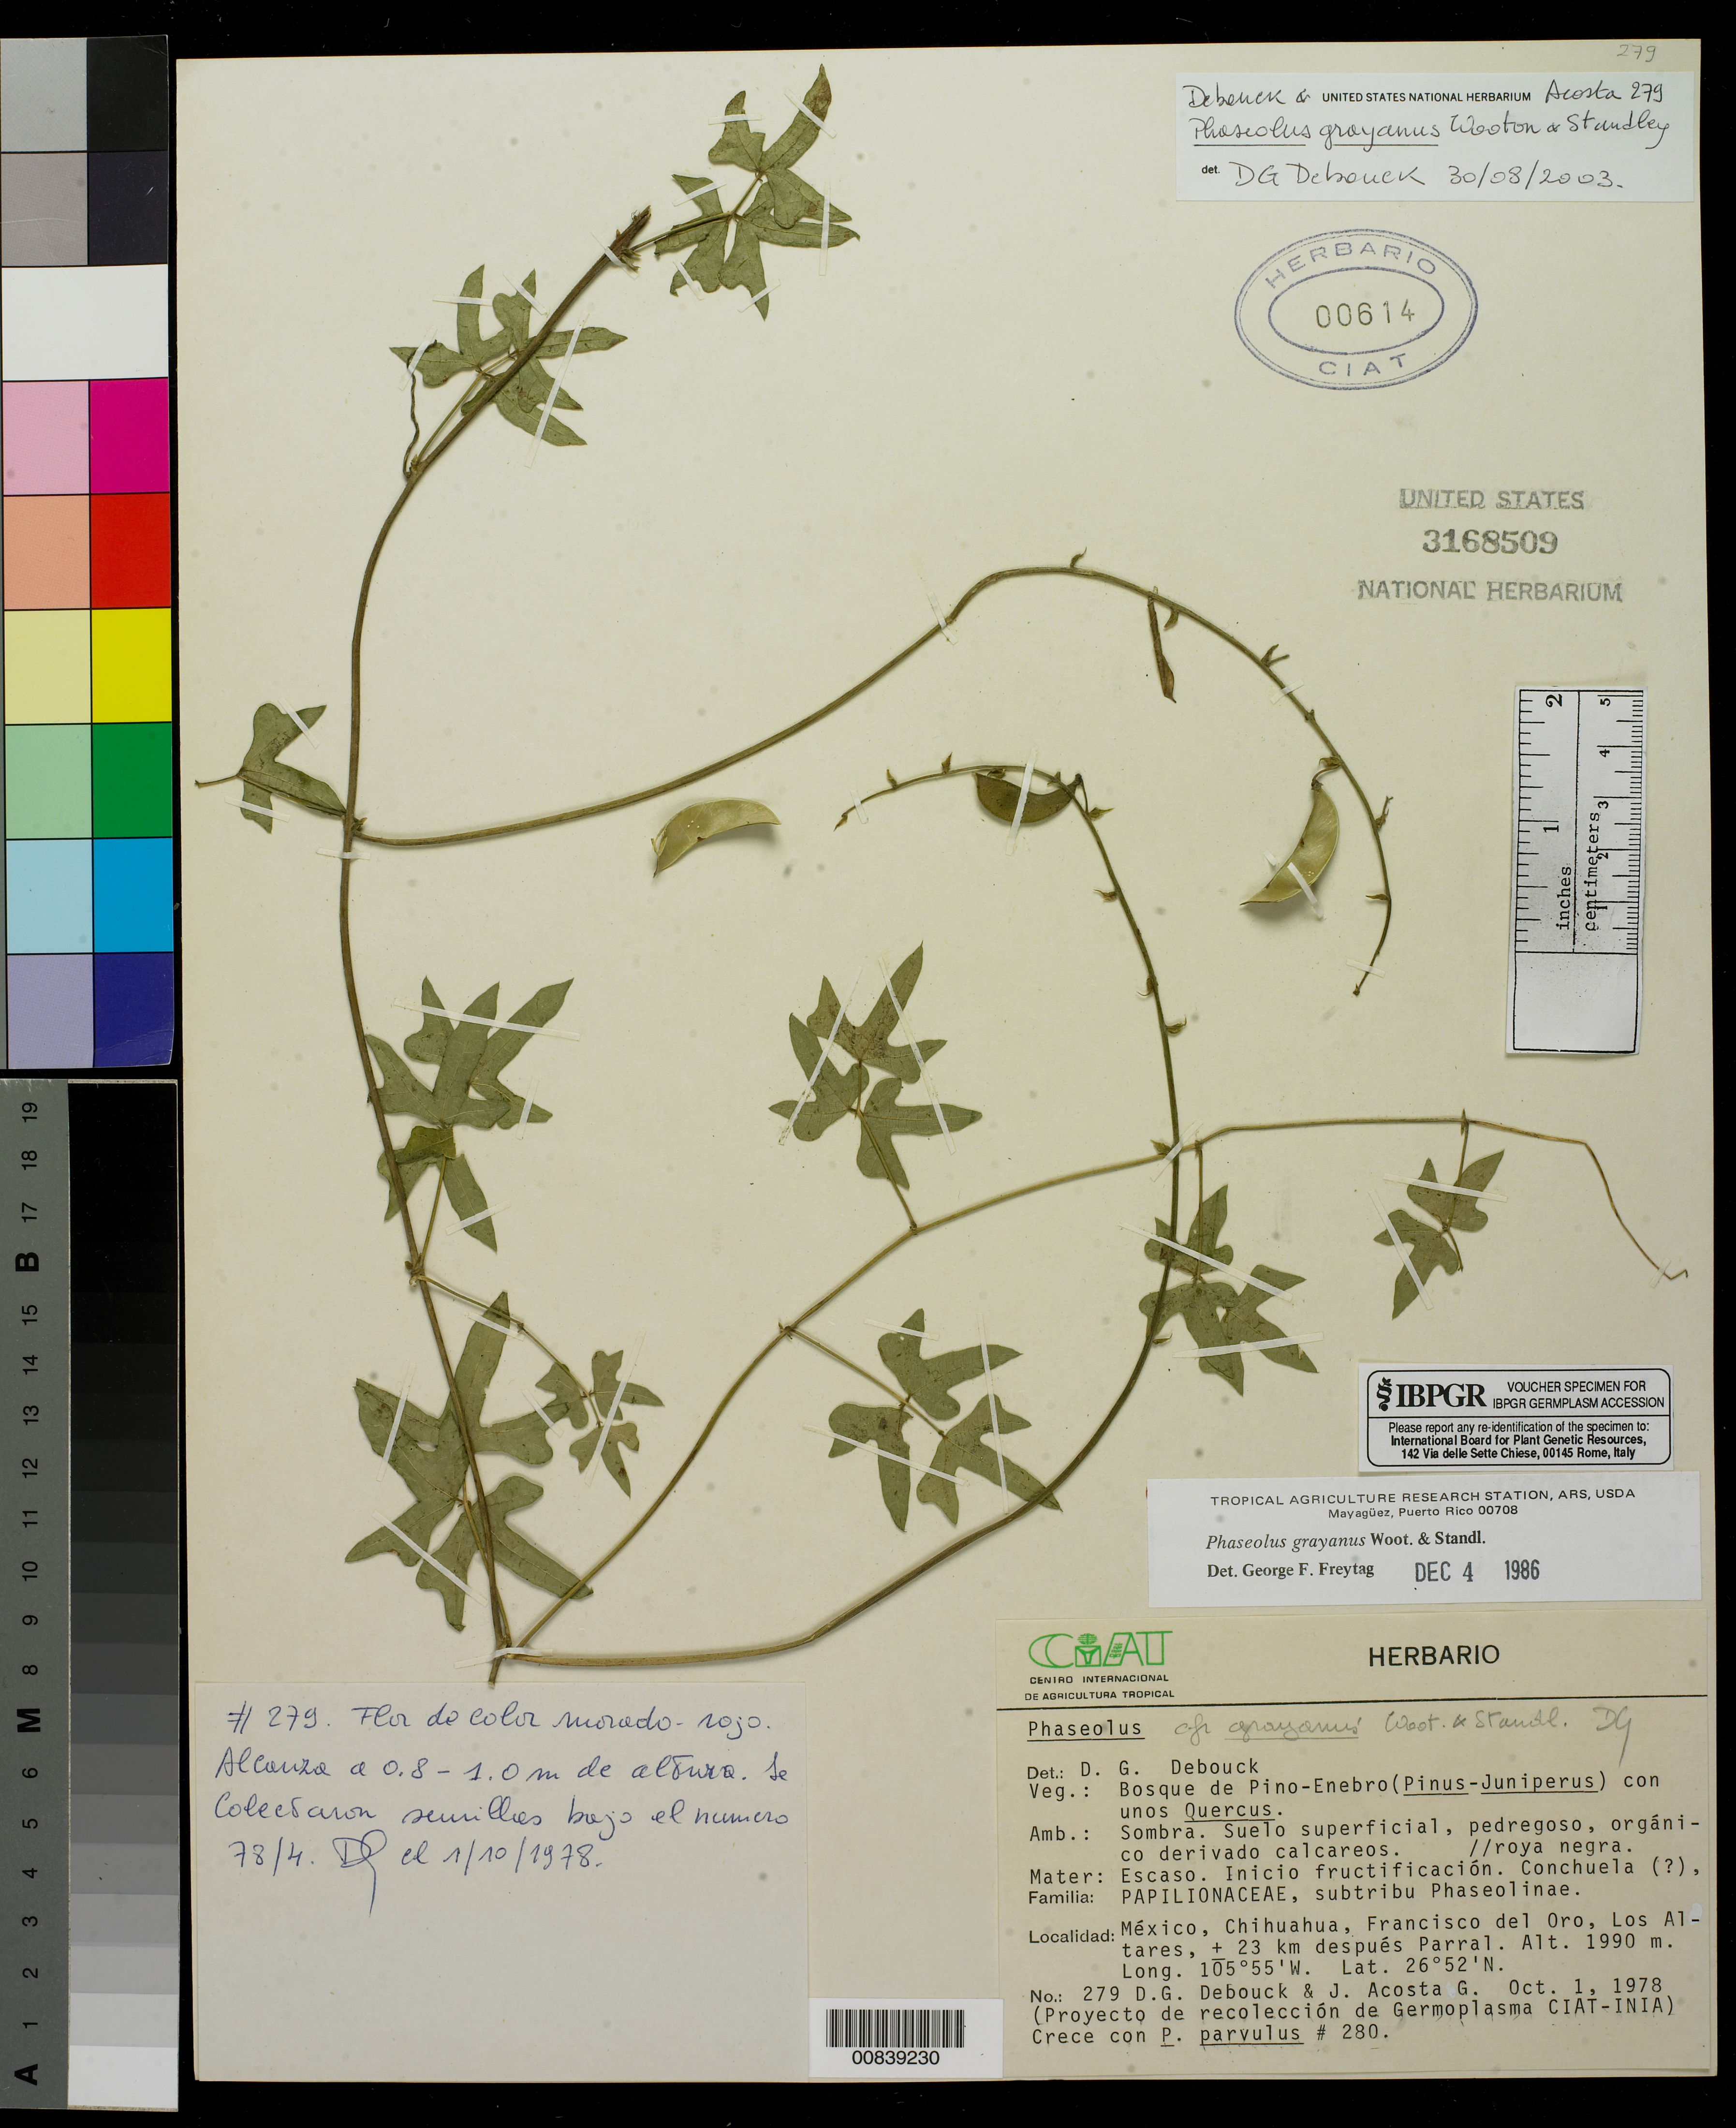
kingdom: Plantae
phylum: Tracheophyta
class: Magnoliopsida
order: Fabales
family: Fabaceae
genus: Phaseolus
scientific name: Phaseolus grayanus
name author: Wooton & Standl.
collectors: D. Debouck & Acosta G., J.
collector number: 279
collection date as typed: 01 Oct 1978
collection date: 1978-10-01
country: Mexico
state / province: Chihuahua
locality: Francisco del Oro, Los Altares, ± 23 km. después Parral.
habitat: Sombra. Suelo superficial, pedregoso, orgánico derivado calcareos. //roya negra. Bosque de Pino-Enebro (Pinus-Juniperus) ..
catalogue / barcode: US 3168509